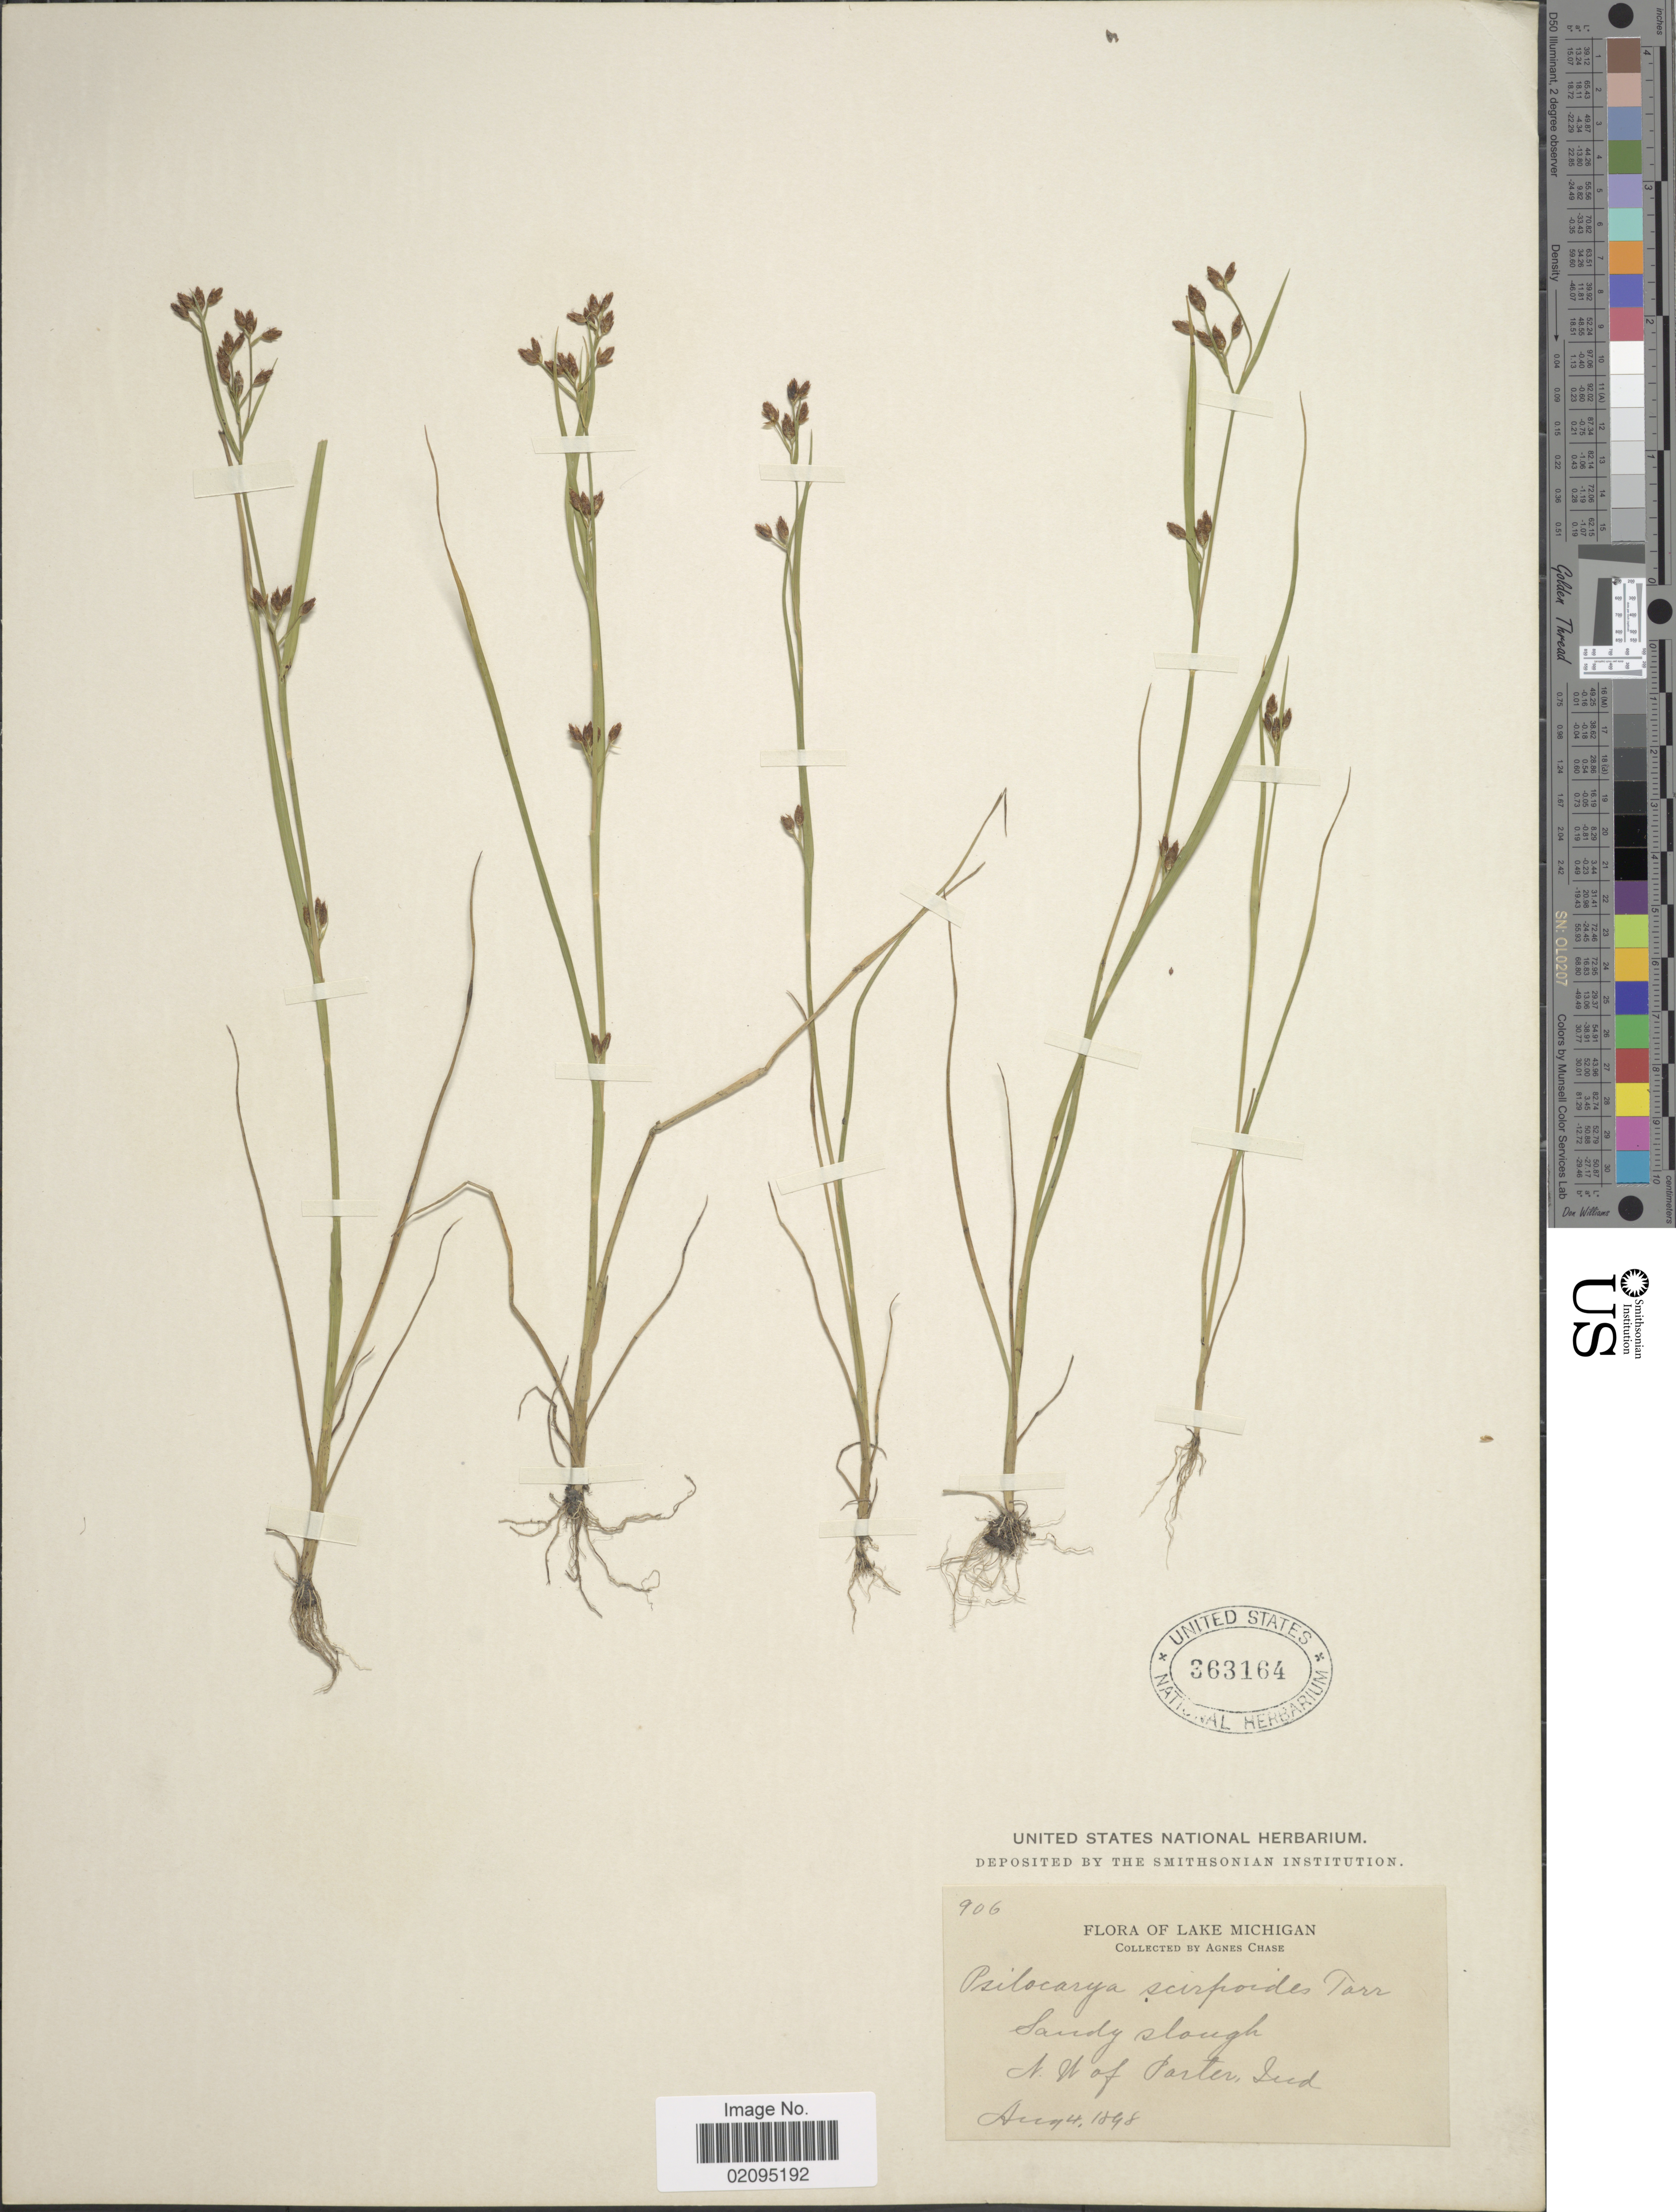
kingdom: Plantae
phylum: Tracheophyta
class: Liliopsida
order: Poales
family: Cyperaceae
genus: Rhynchospora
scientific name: Rhynchospora scirpoides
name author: (Torr.) Griseb.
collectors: A. Chase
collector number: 906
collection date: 1898-08-04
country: United States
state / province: Indiana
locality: Lake Michigan. N. W. of Porter, Ind.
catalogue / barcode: US 363164